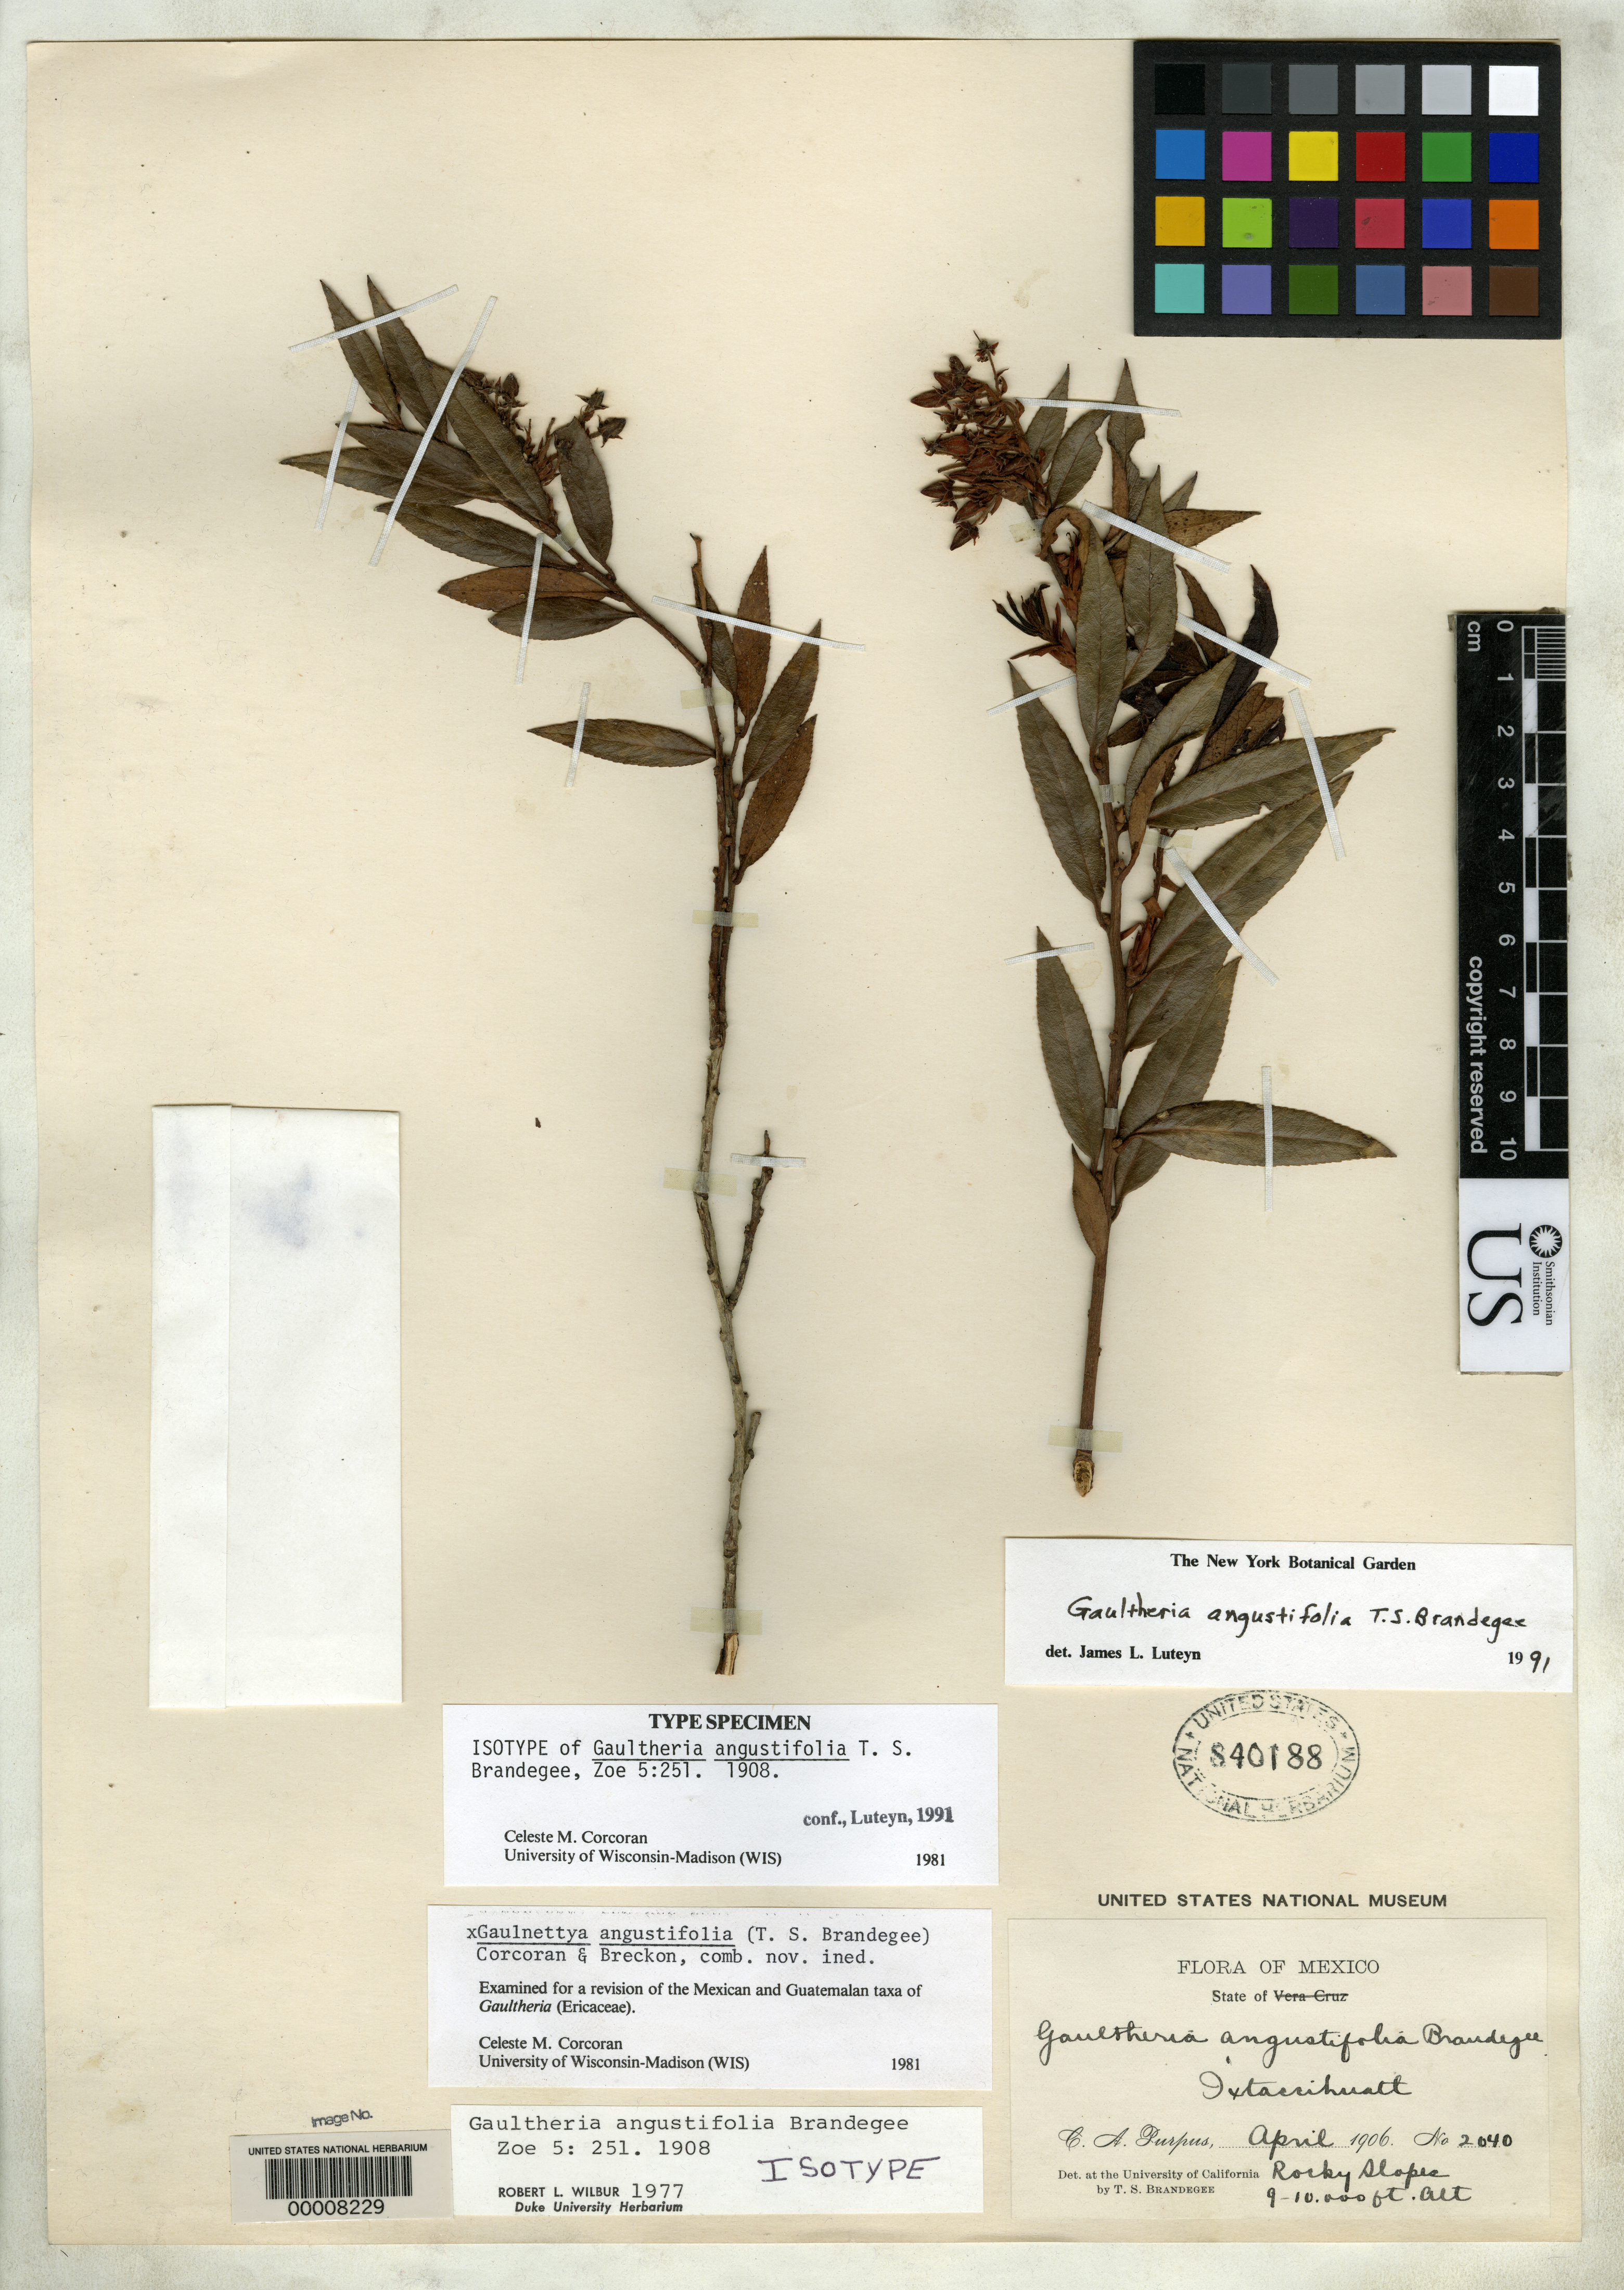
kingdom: Plantae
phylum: Tracheophyta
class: Magnoliopsida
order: Ericales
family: Ericaceae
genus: Gaultheria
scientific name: Gaultheria angustifolia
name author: Brandegee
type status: Isotype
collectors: C. A. Purpus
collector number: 2040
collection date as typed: Apr 1906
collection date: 1906-04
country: Mexico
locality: Ixtaccihuatl.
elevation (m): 2743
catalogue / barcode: US 840188